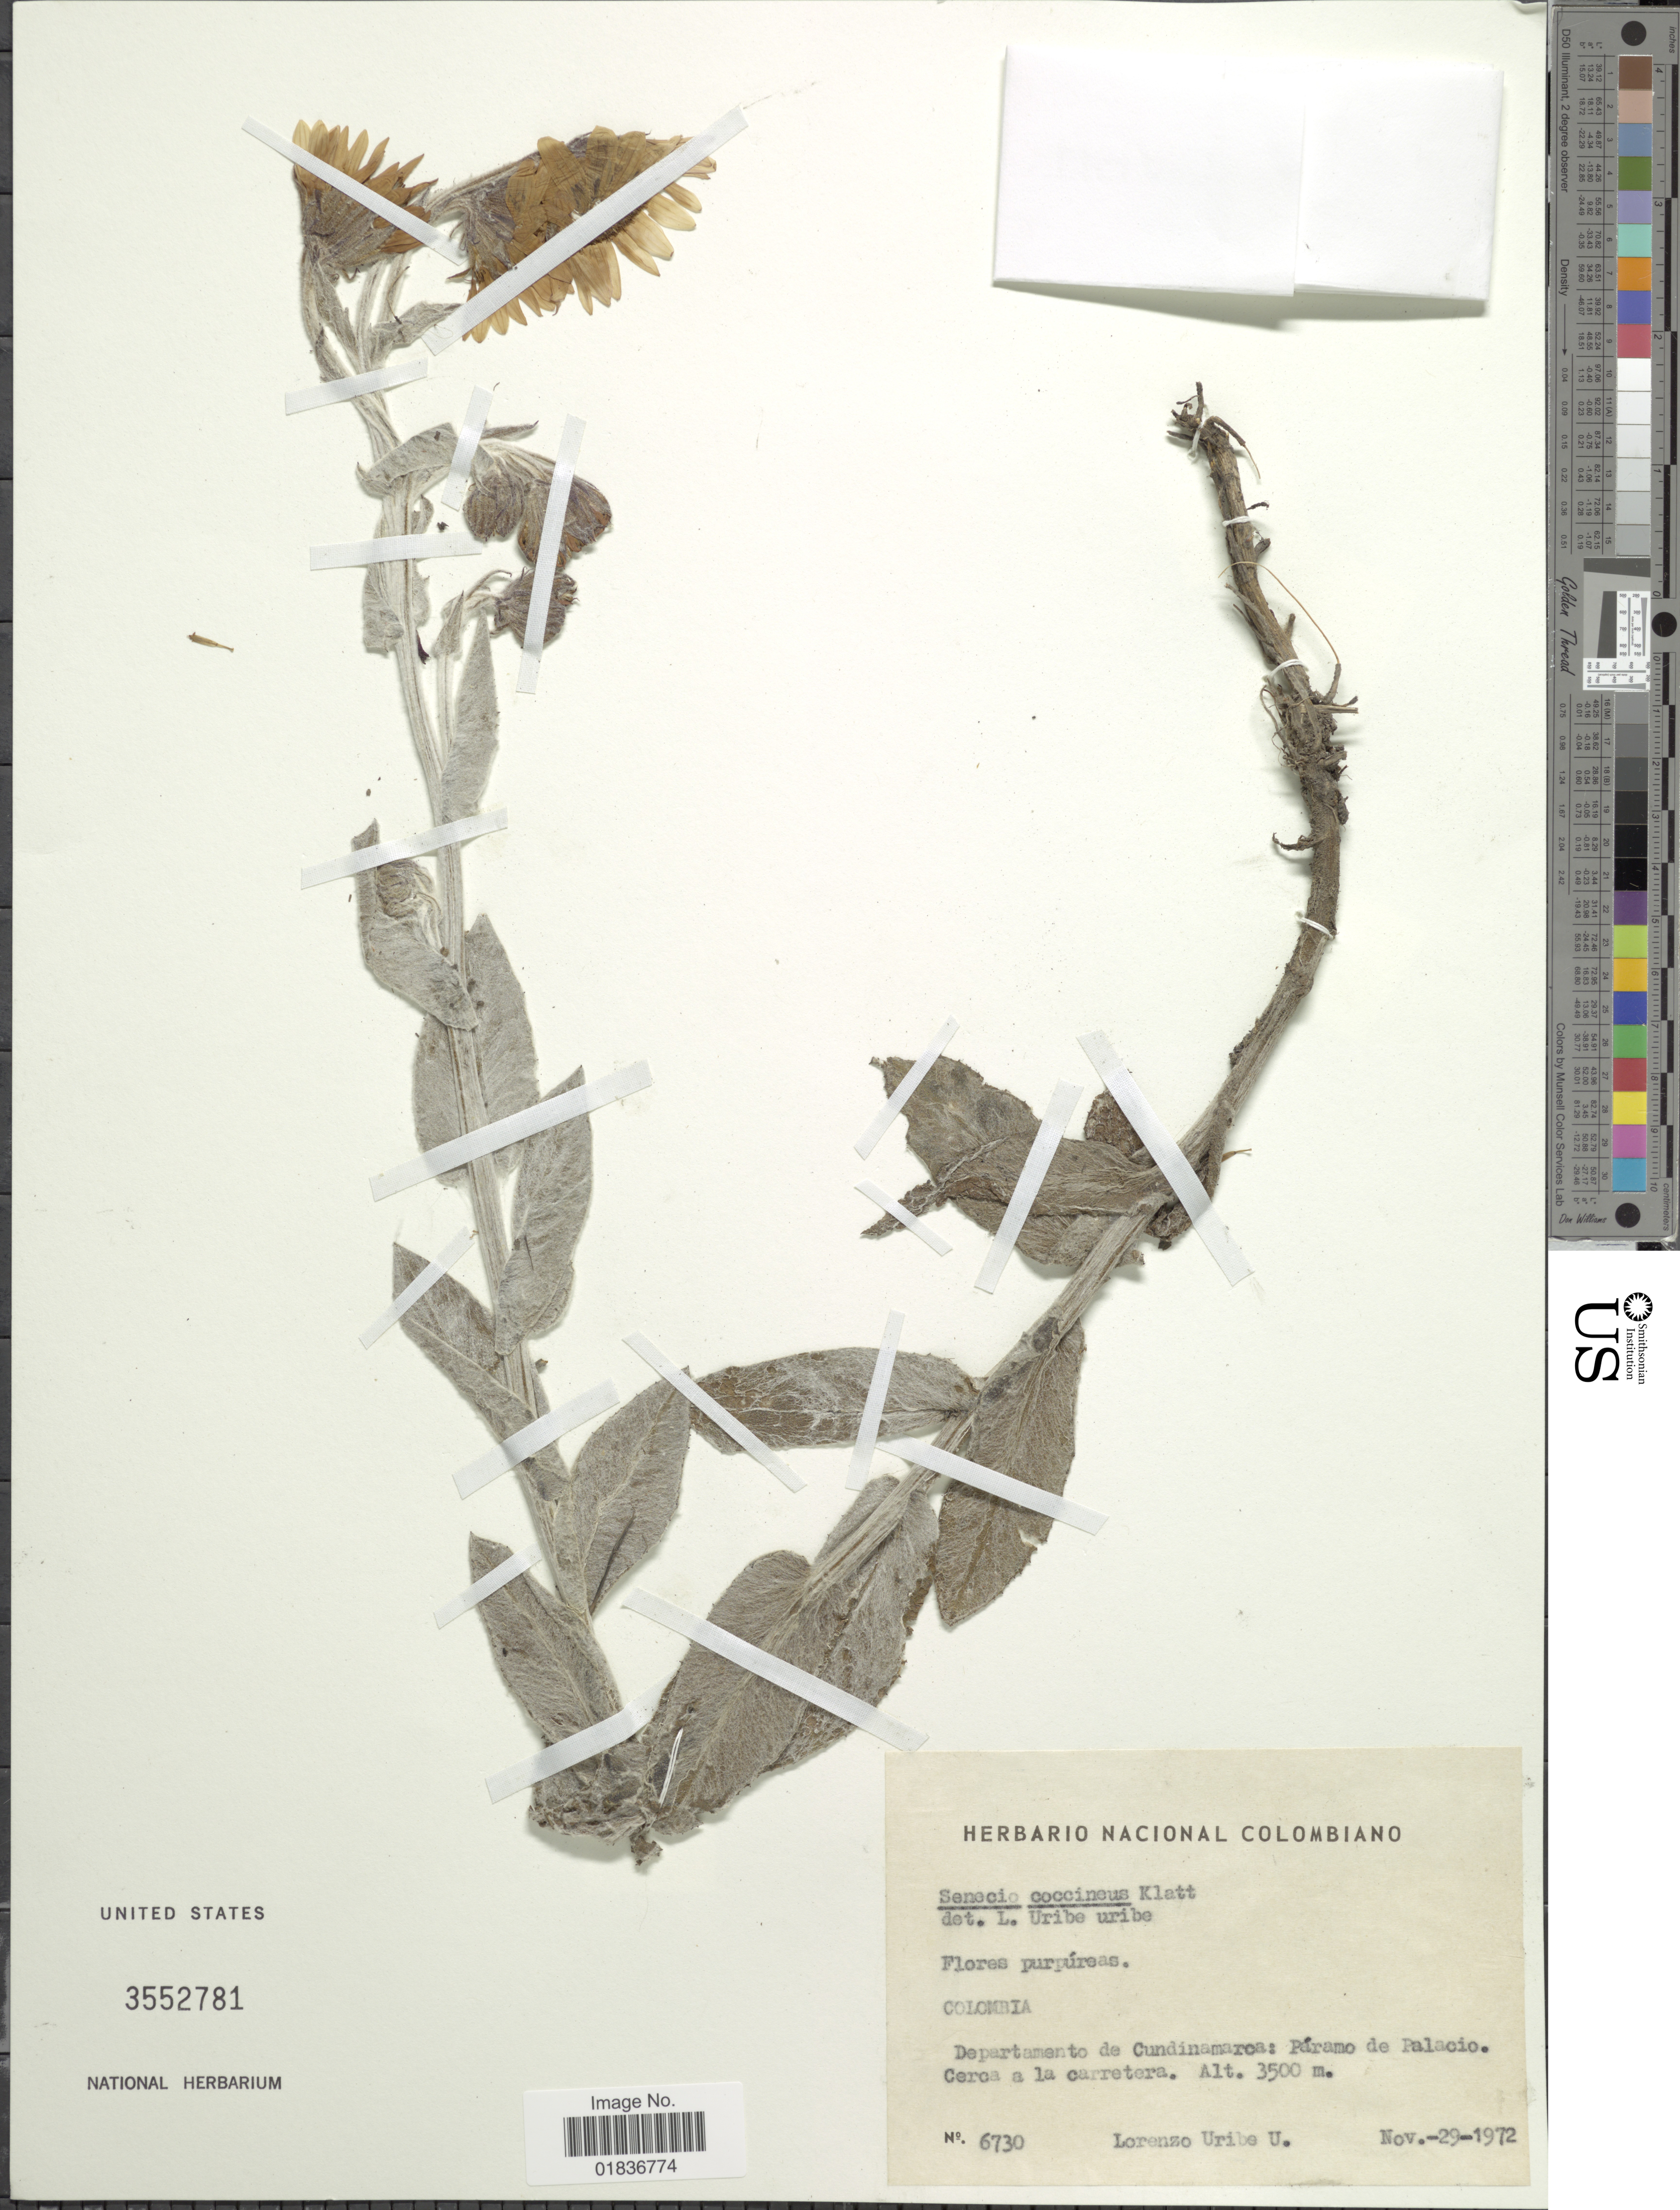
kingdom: Plantae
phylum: Tracheophyta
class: Magnoliopsida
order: Asterales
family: Asteraceae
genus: Senecio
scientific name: Senecio coccineus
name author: Klatt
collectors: L. Uribe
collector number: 6730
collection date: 1972-11-29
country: Colombia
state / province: Cundinamarca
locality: Departamento de Cundinamarca: Paramo de palacio.Cerca a la carretera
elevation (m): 3500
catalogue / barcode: US 3552781